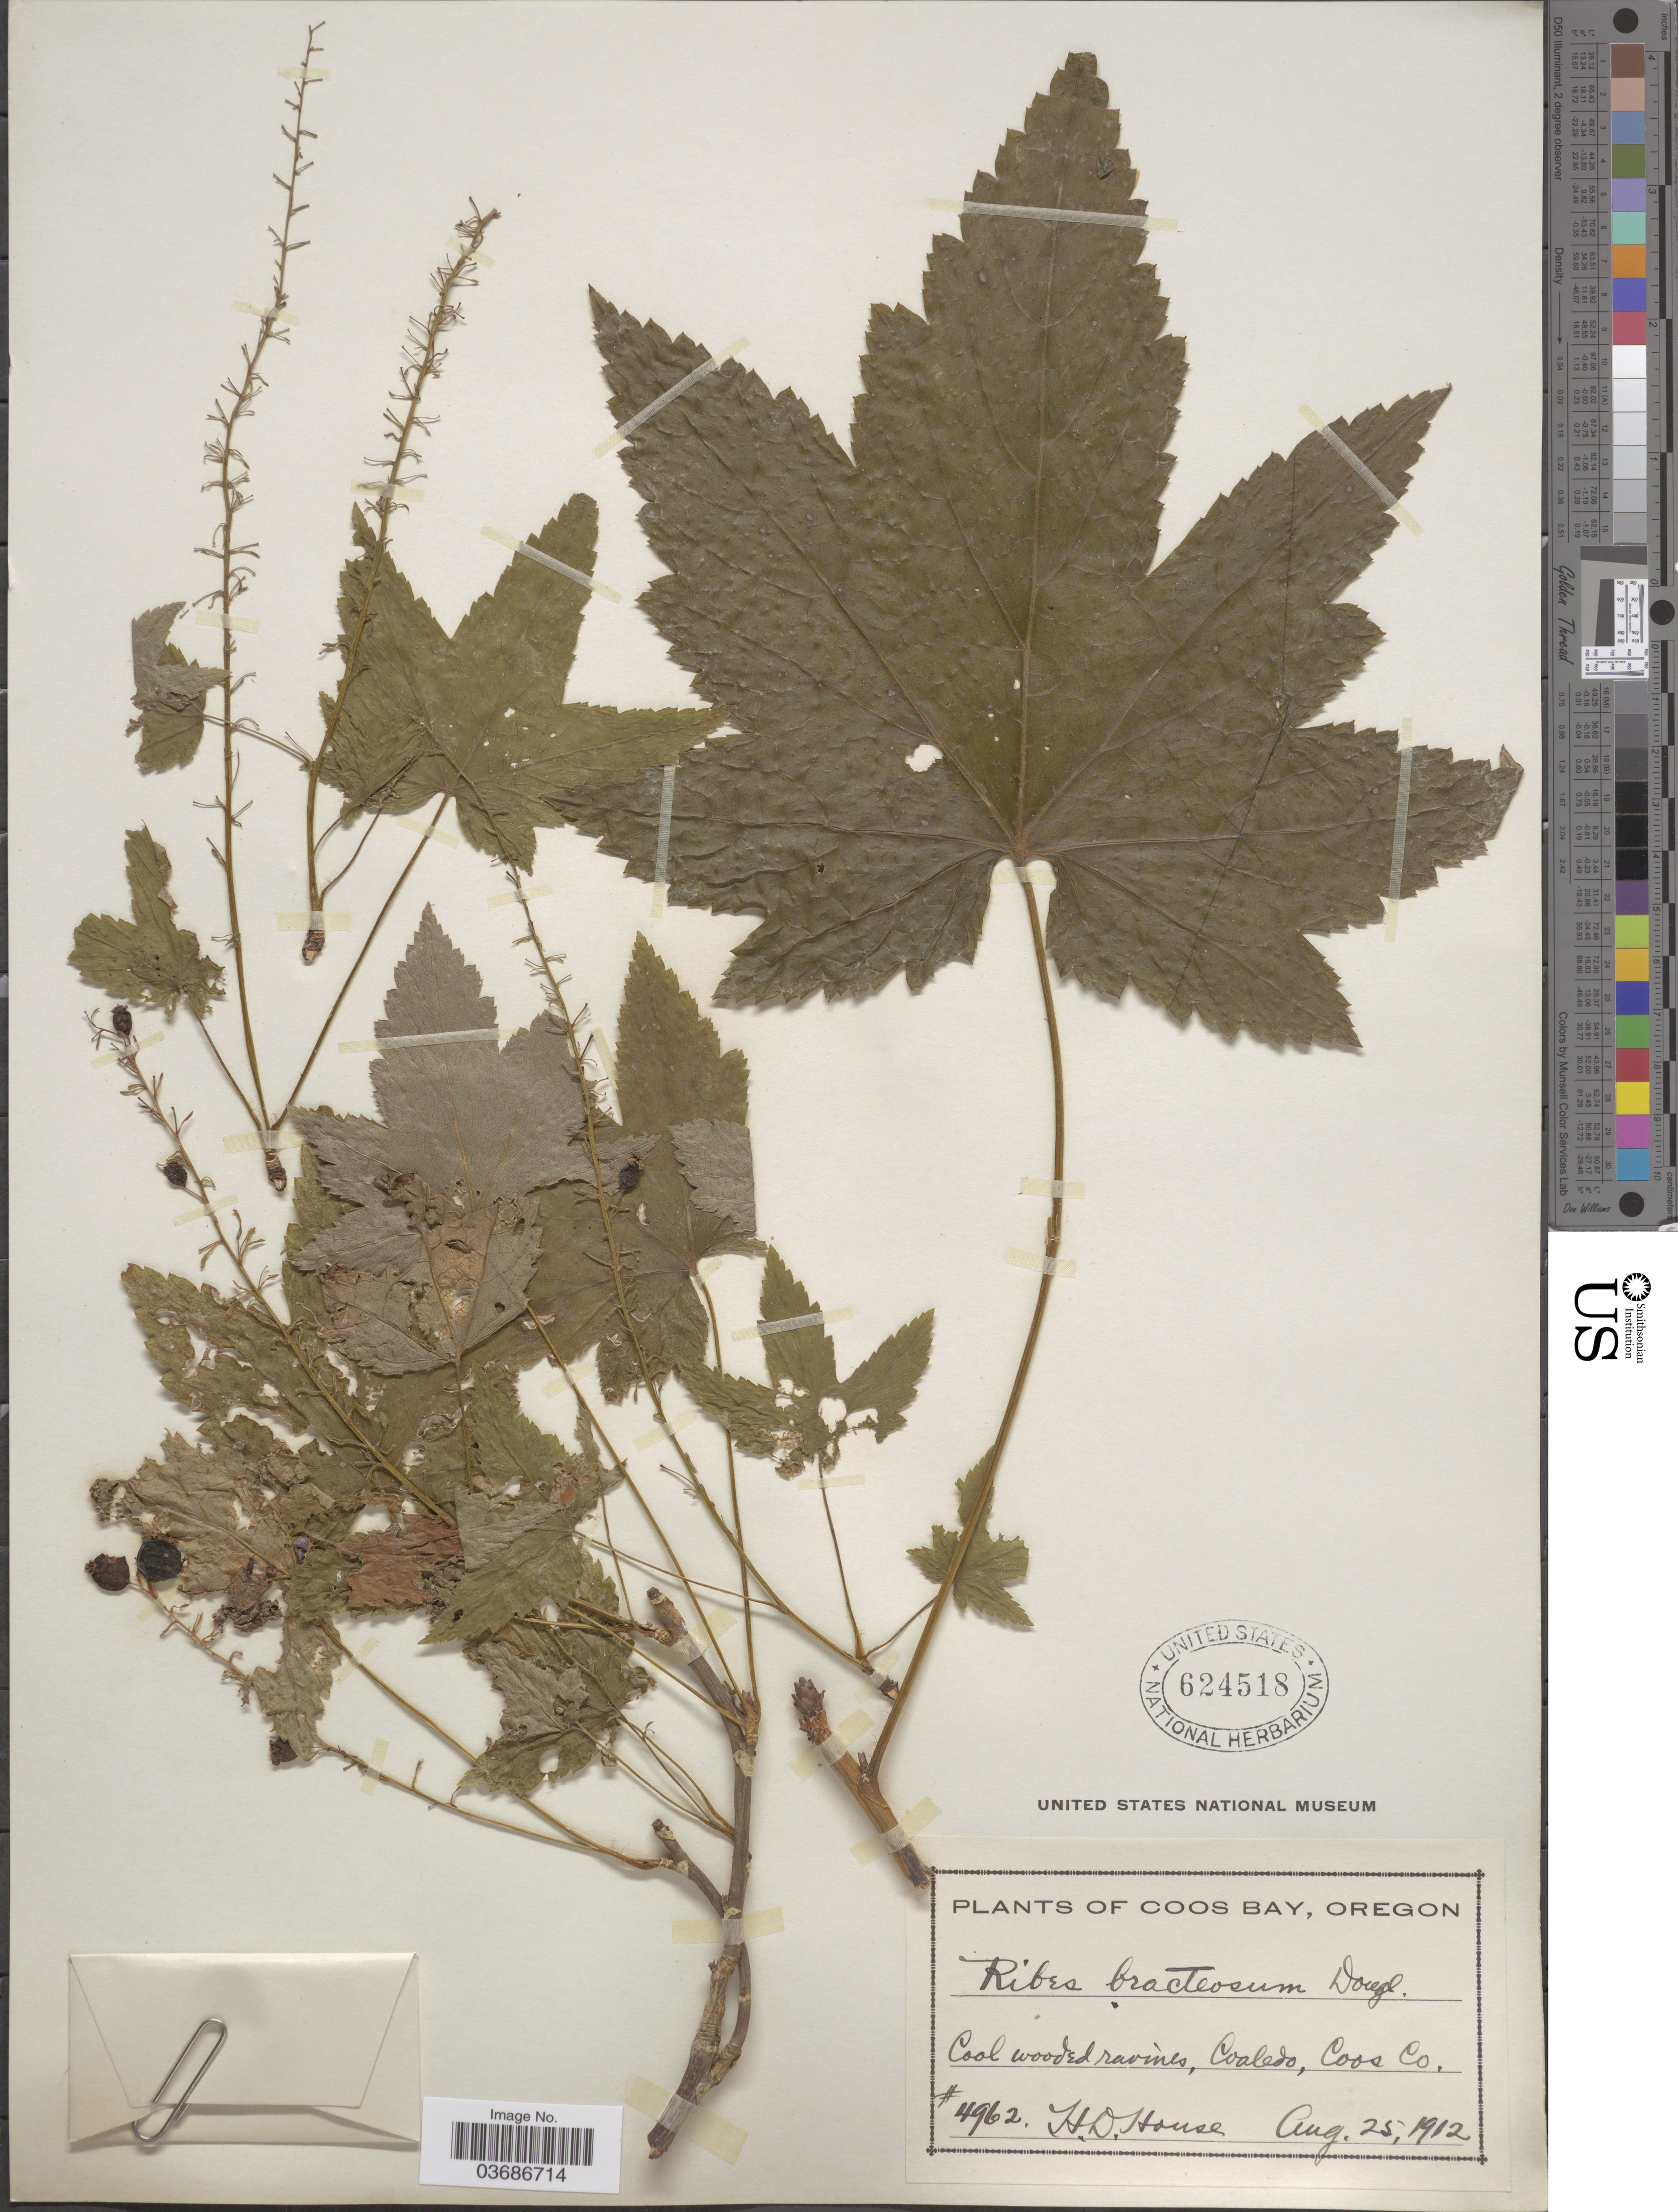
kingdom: Plantae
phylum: Tracheophyta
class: Magnoliopsida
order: Saxifragales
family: Grossulariaceae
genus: Ribes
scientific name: Ribes bracteosum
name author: Douglas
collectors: H. D. House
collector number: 4962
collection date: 1912-08-25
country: United States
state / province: Oregon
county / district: Coos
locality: Coos Bay. Cool wooded ravines, Coaledo, Coos Co.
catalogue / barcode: US 624518